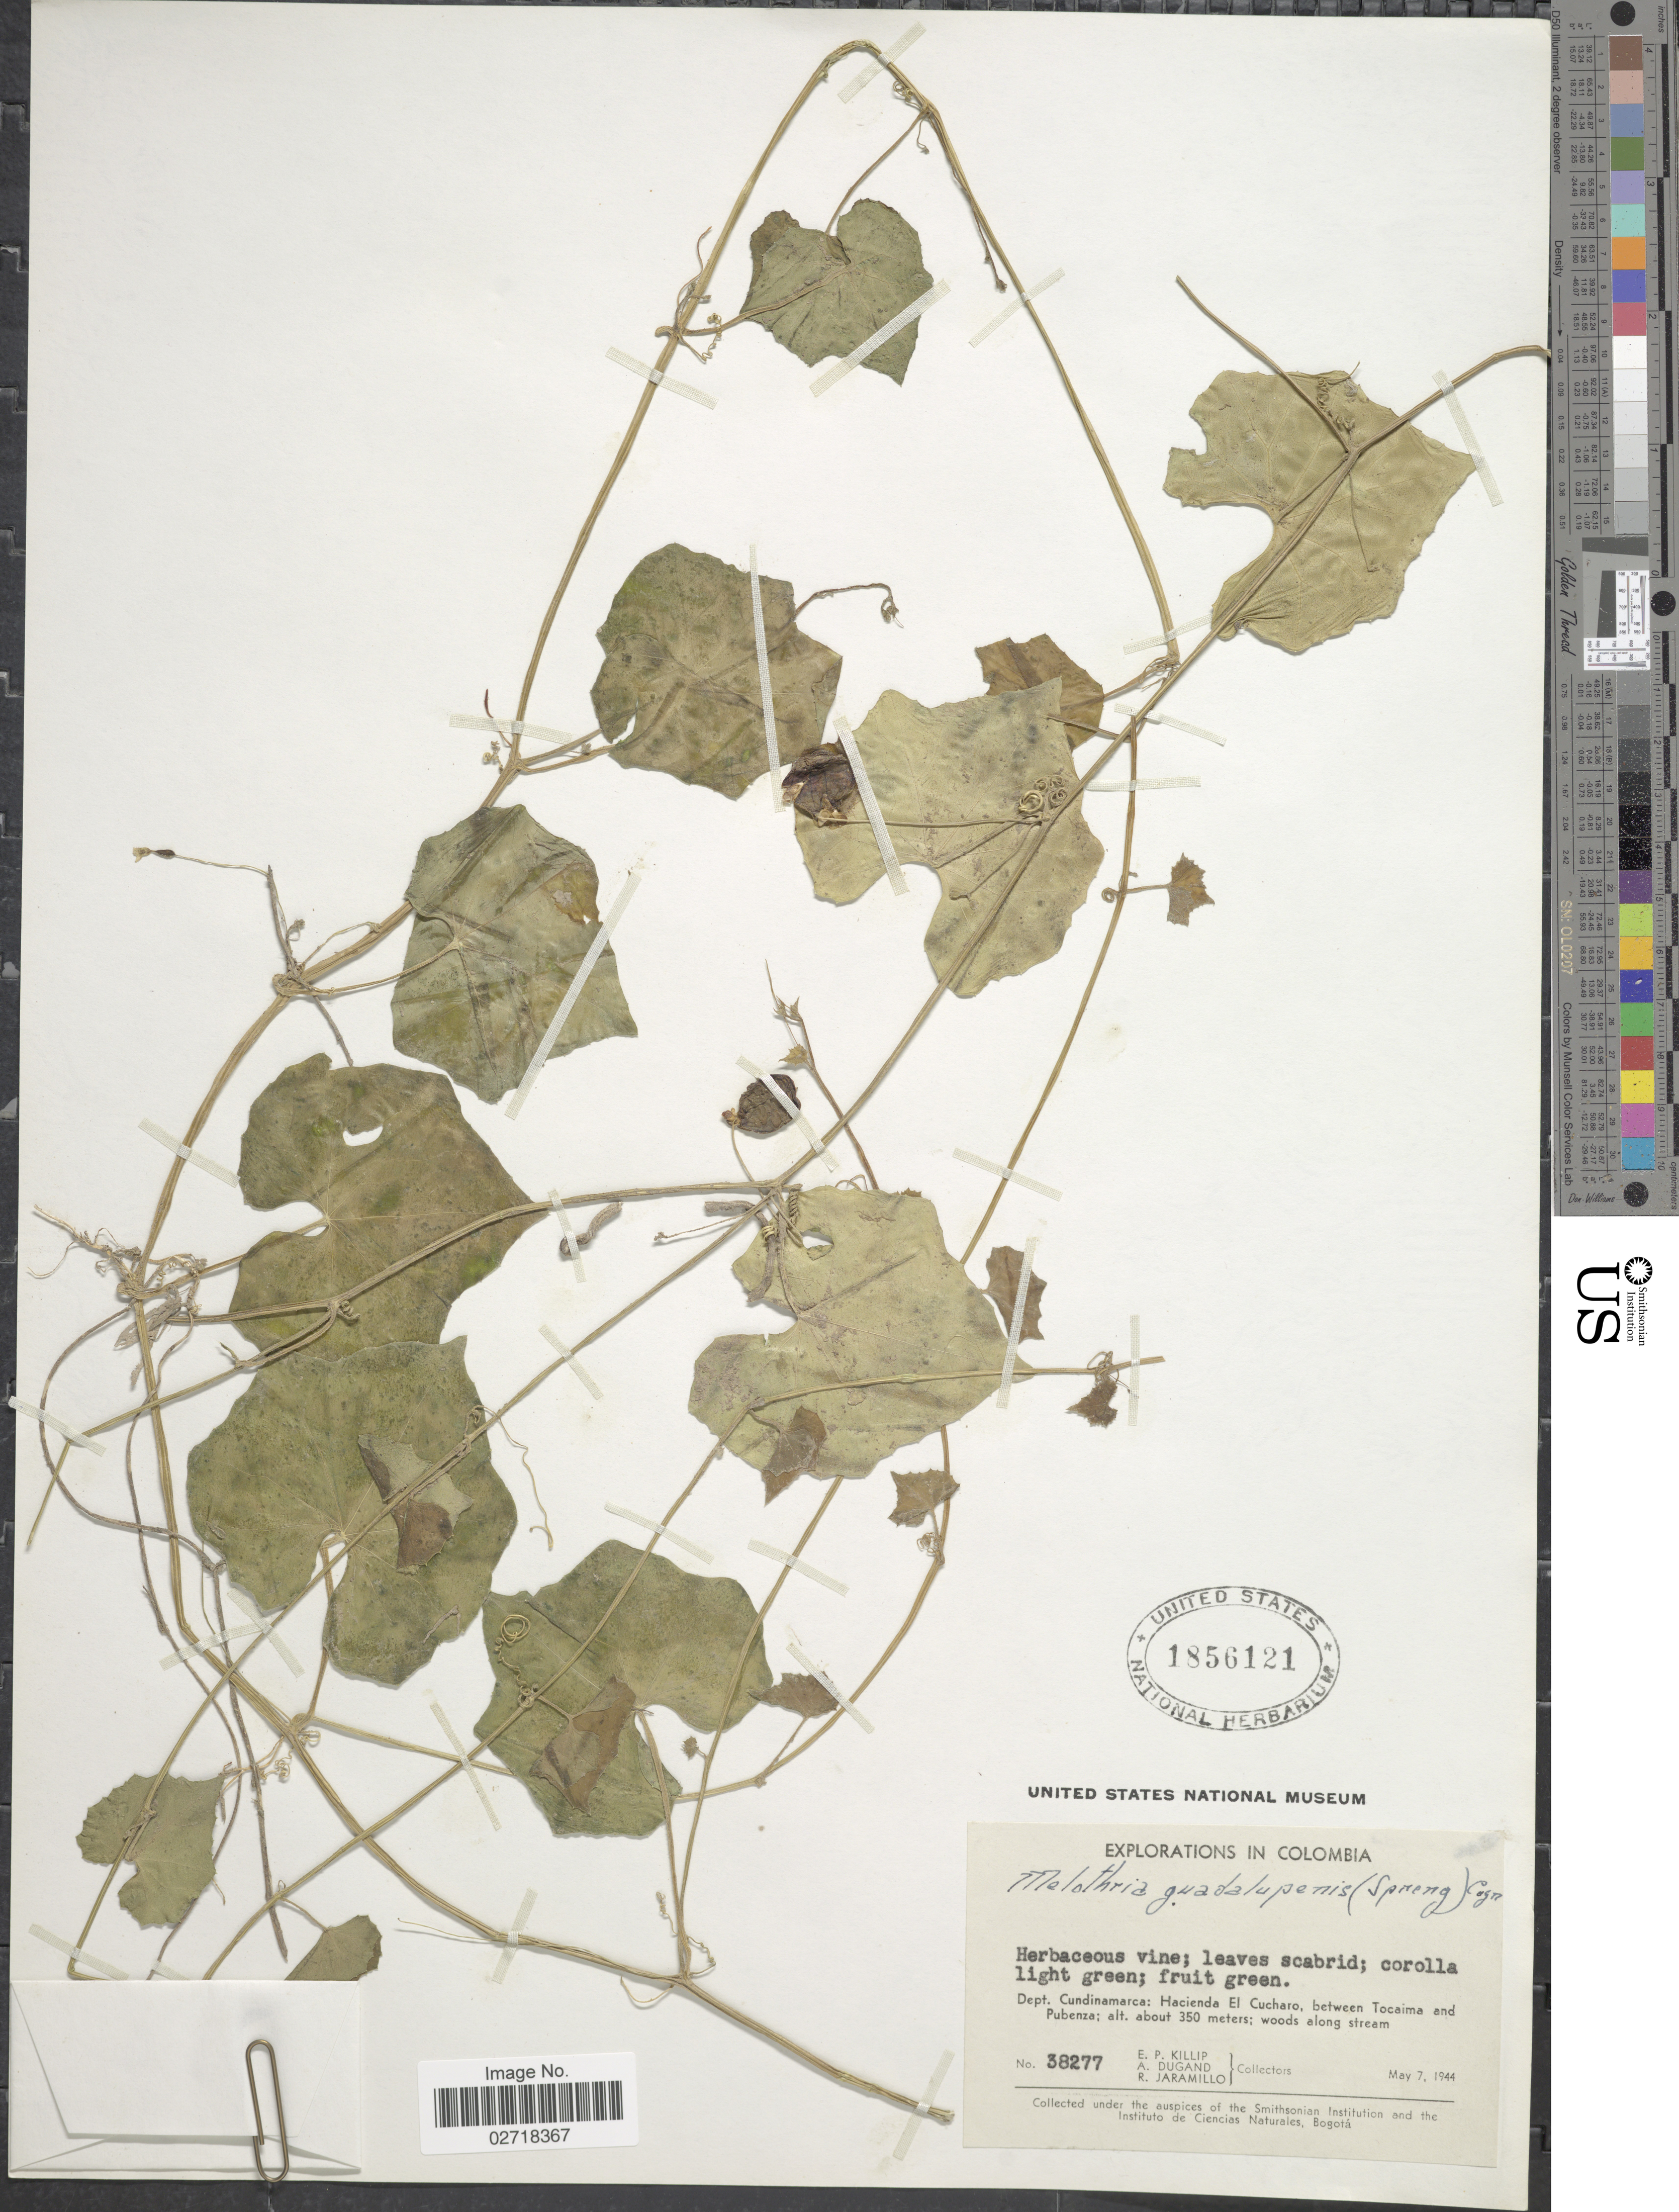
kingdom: Plantae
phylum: Tracheophyta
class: Magnoliopsida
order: Cucurbitales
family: Cucurbitaceae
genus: Melothria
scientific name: Melothria pendula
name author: L.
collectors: E. P. Killip, A. Dugand & R. Jaramillo M.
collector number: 38277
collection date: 1944-05-07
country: Colombia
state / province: Cundinamarca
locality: Hacienda El Cucharo, between Tocaima and Pubenza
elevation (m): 350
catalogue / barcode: US 1856121